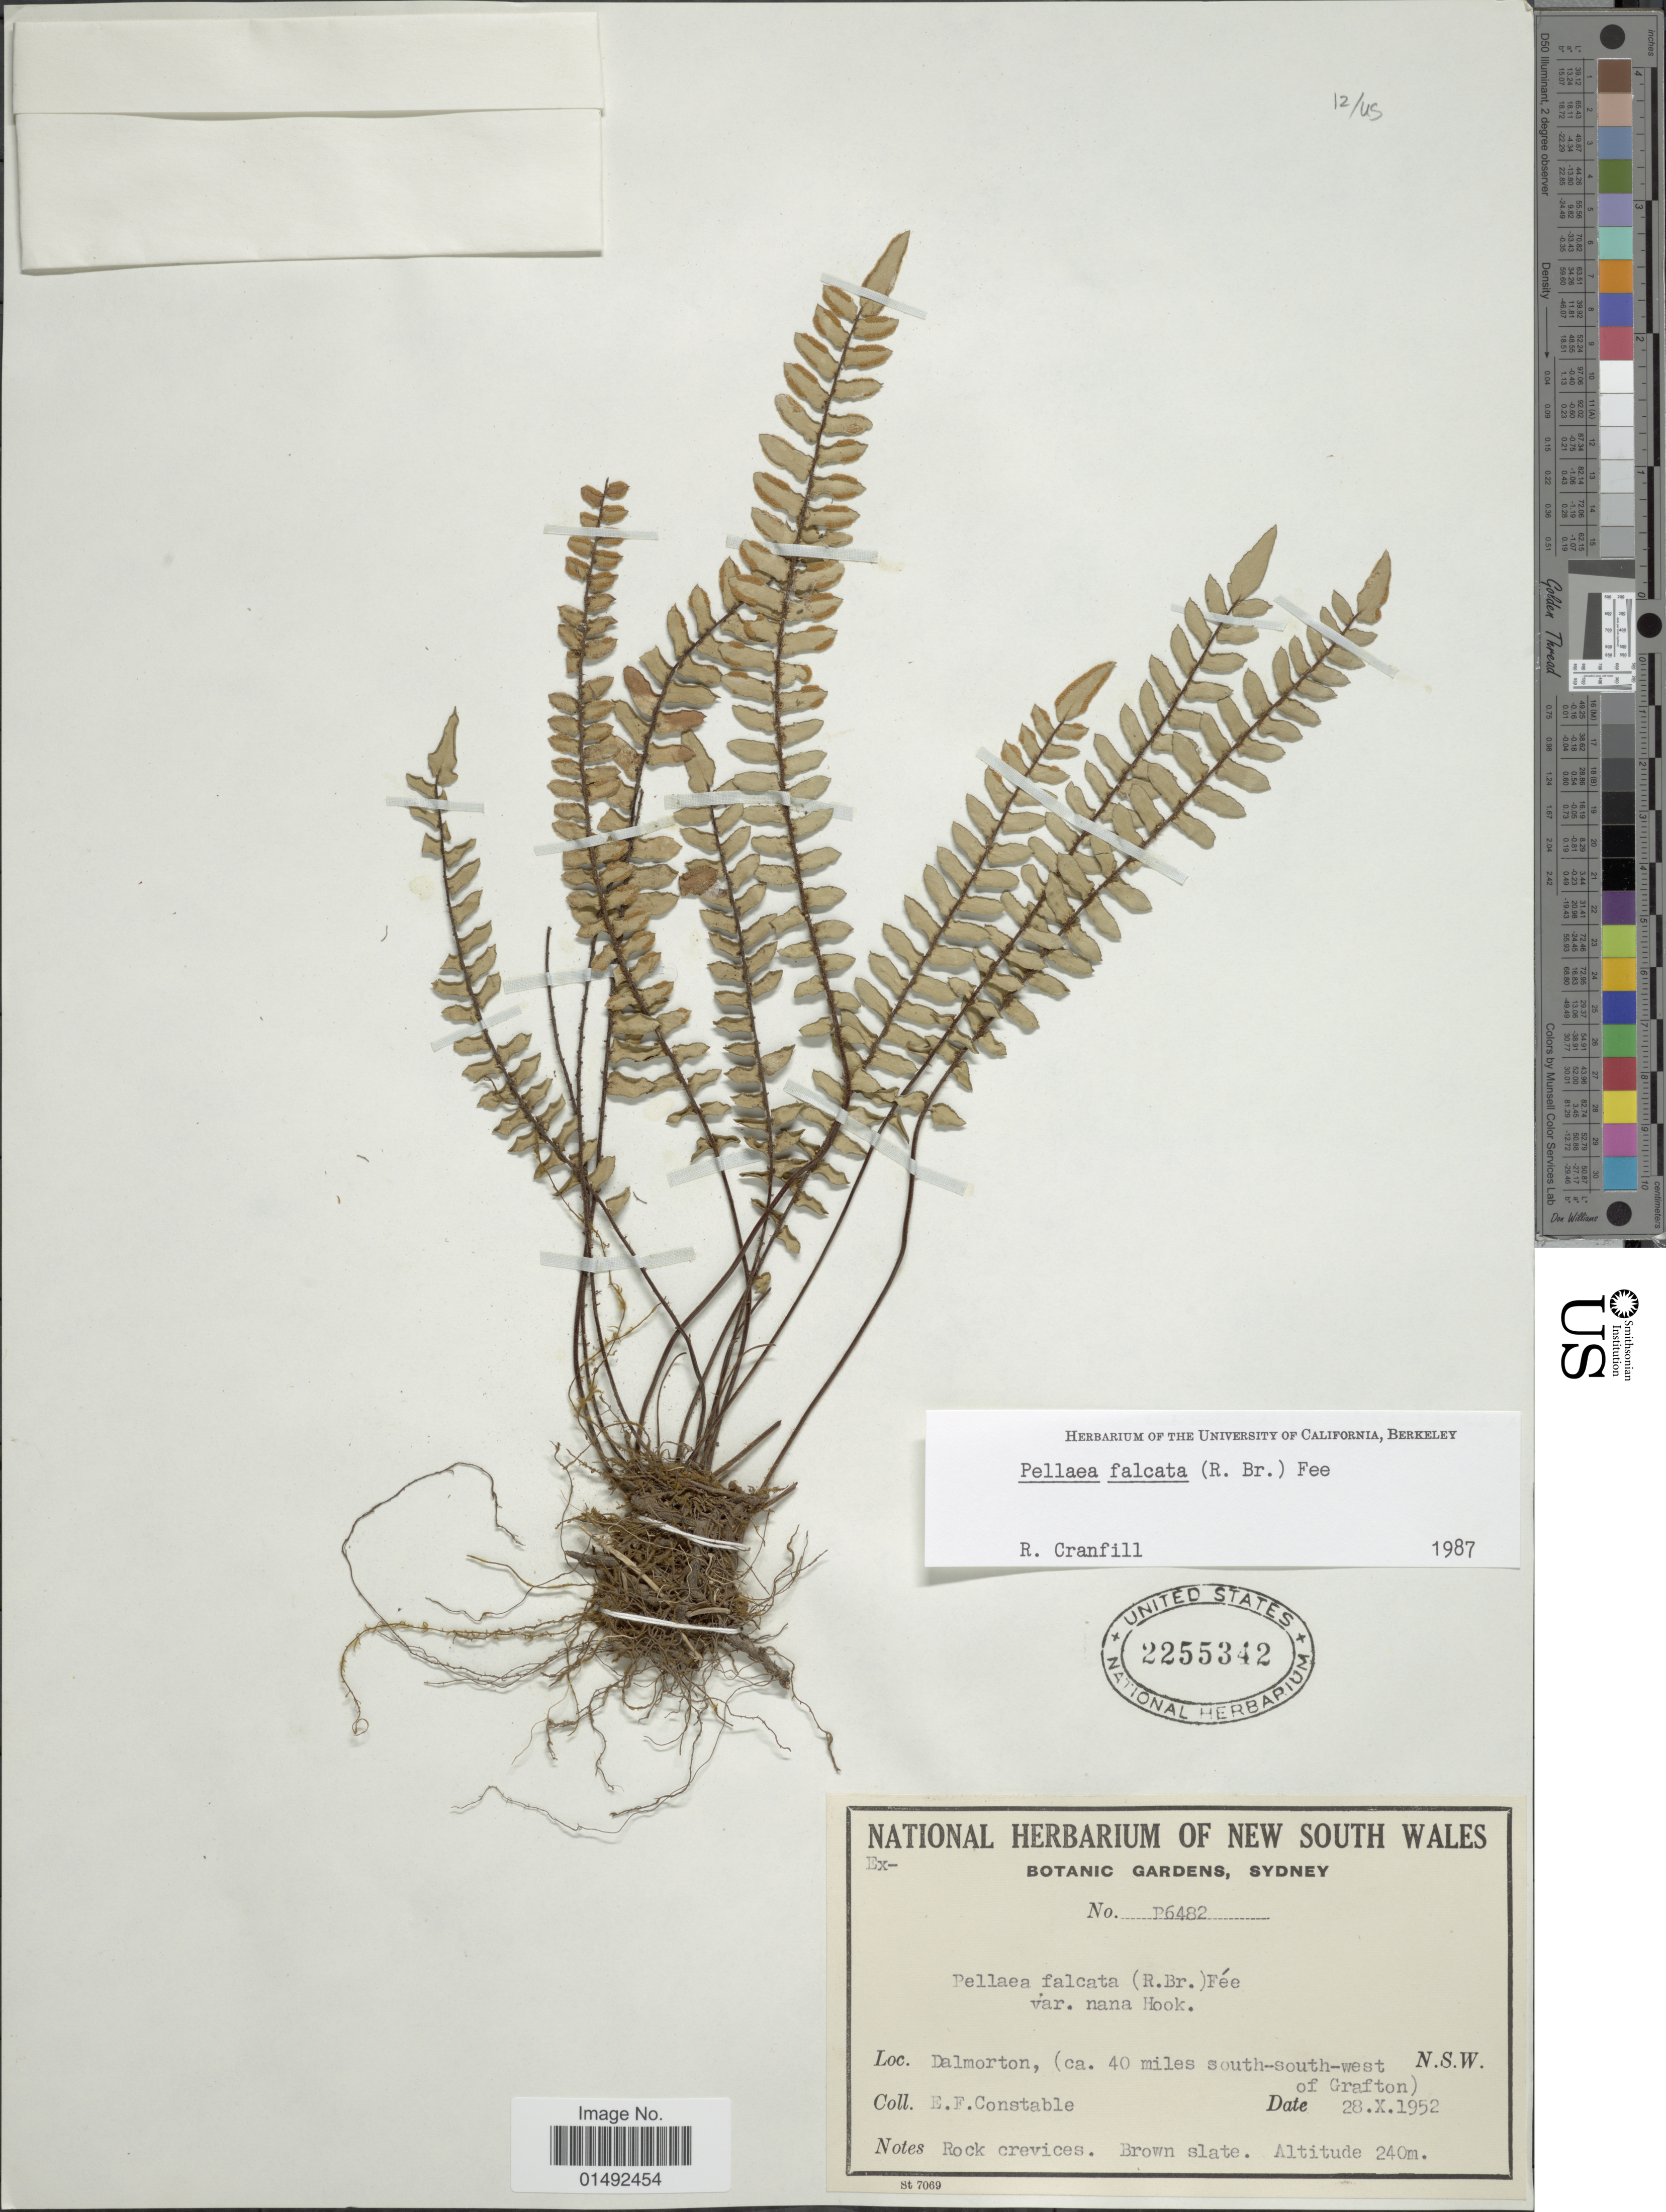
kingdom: Plantae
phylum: Tracheophyta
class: Polypodiopsida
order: Polypodiales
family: Pteridaceae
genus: Pellaea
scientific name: Pellaea falcata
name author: Fée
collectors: E. F. Constable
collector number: P6482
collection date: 1952-10-28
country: Australia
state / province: New South Wales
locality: Dalmorton, (ca. 40 miles south-south-west of Grafton)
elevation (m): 240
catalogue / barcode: US 2255342